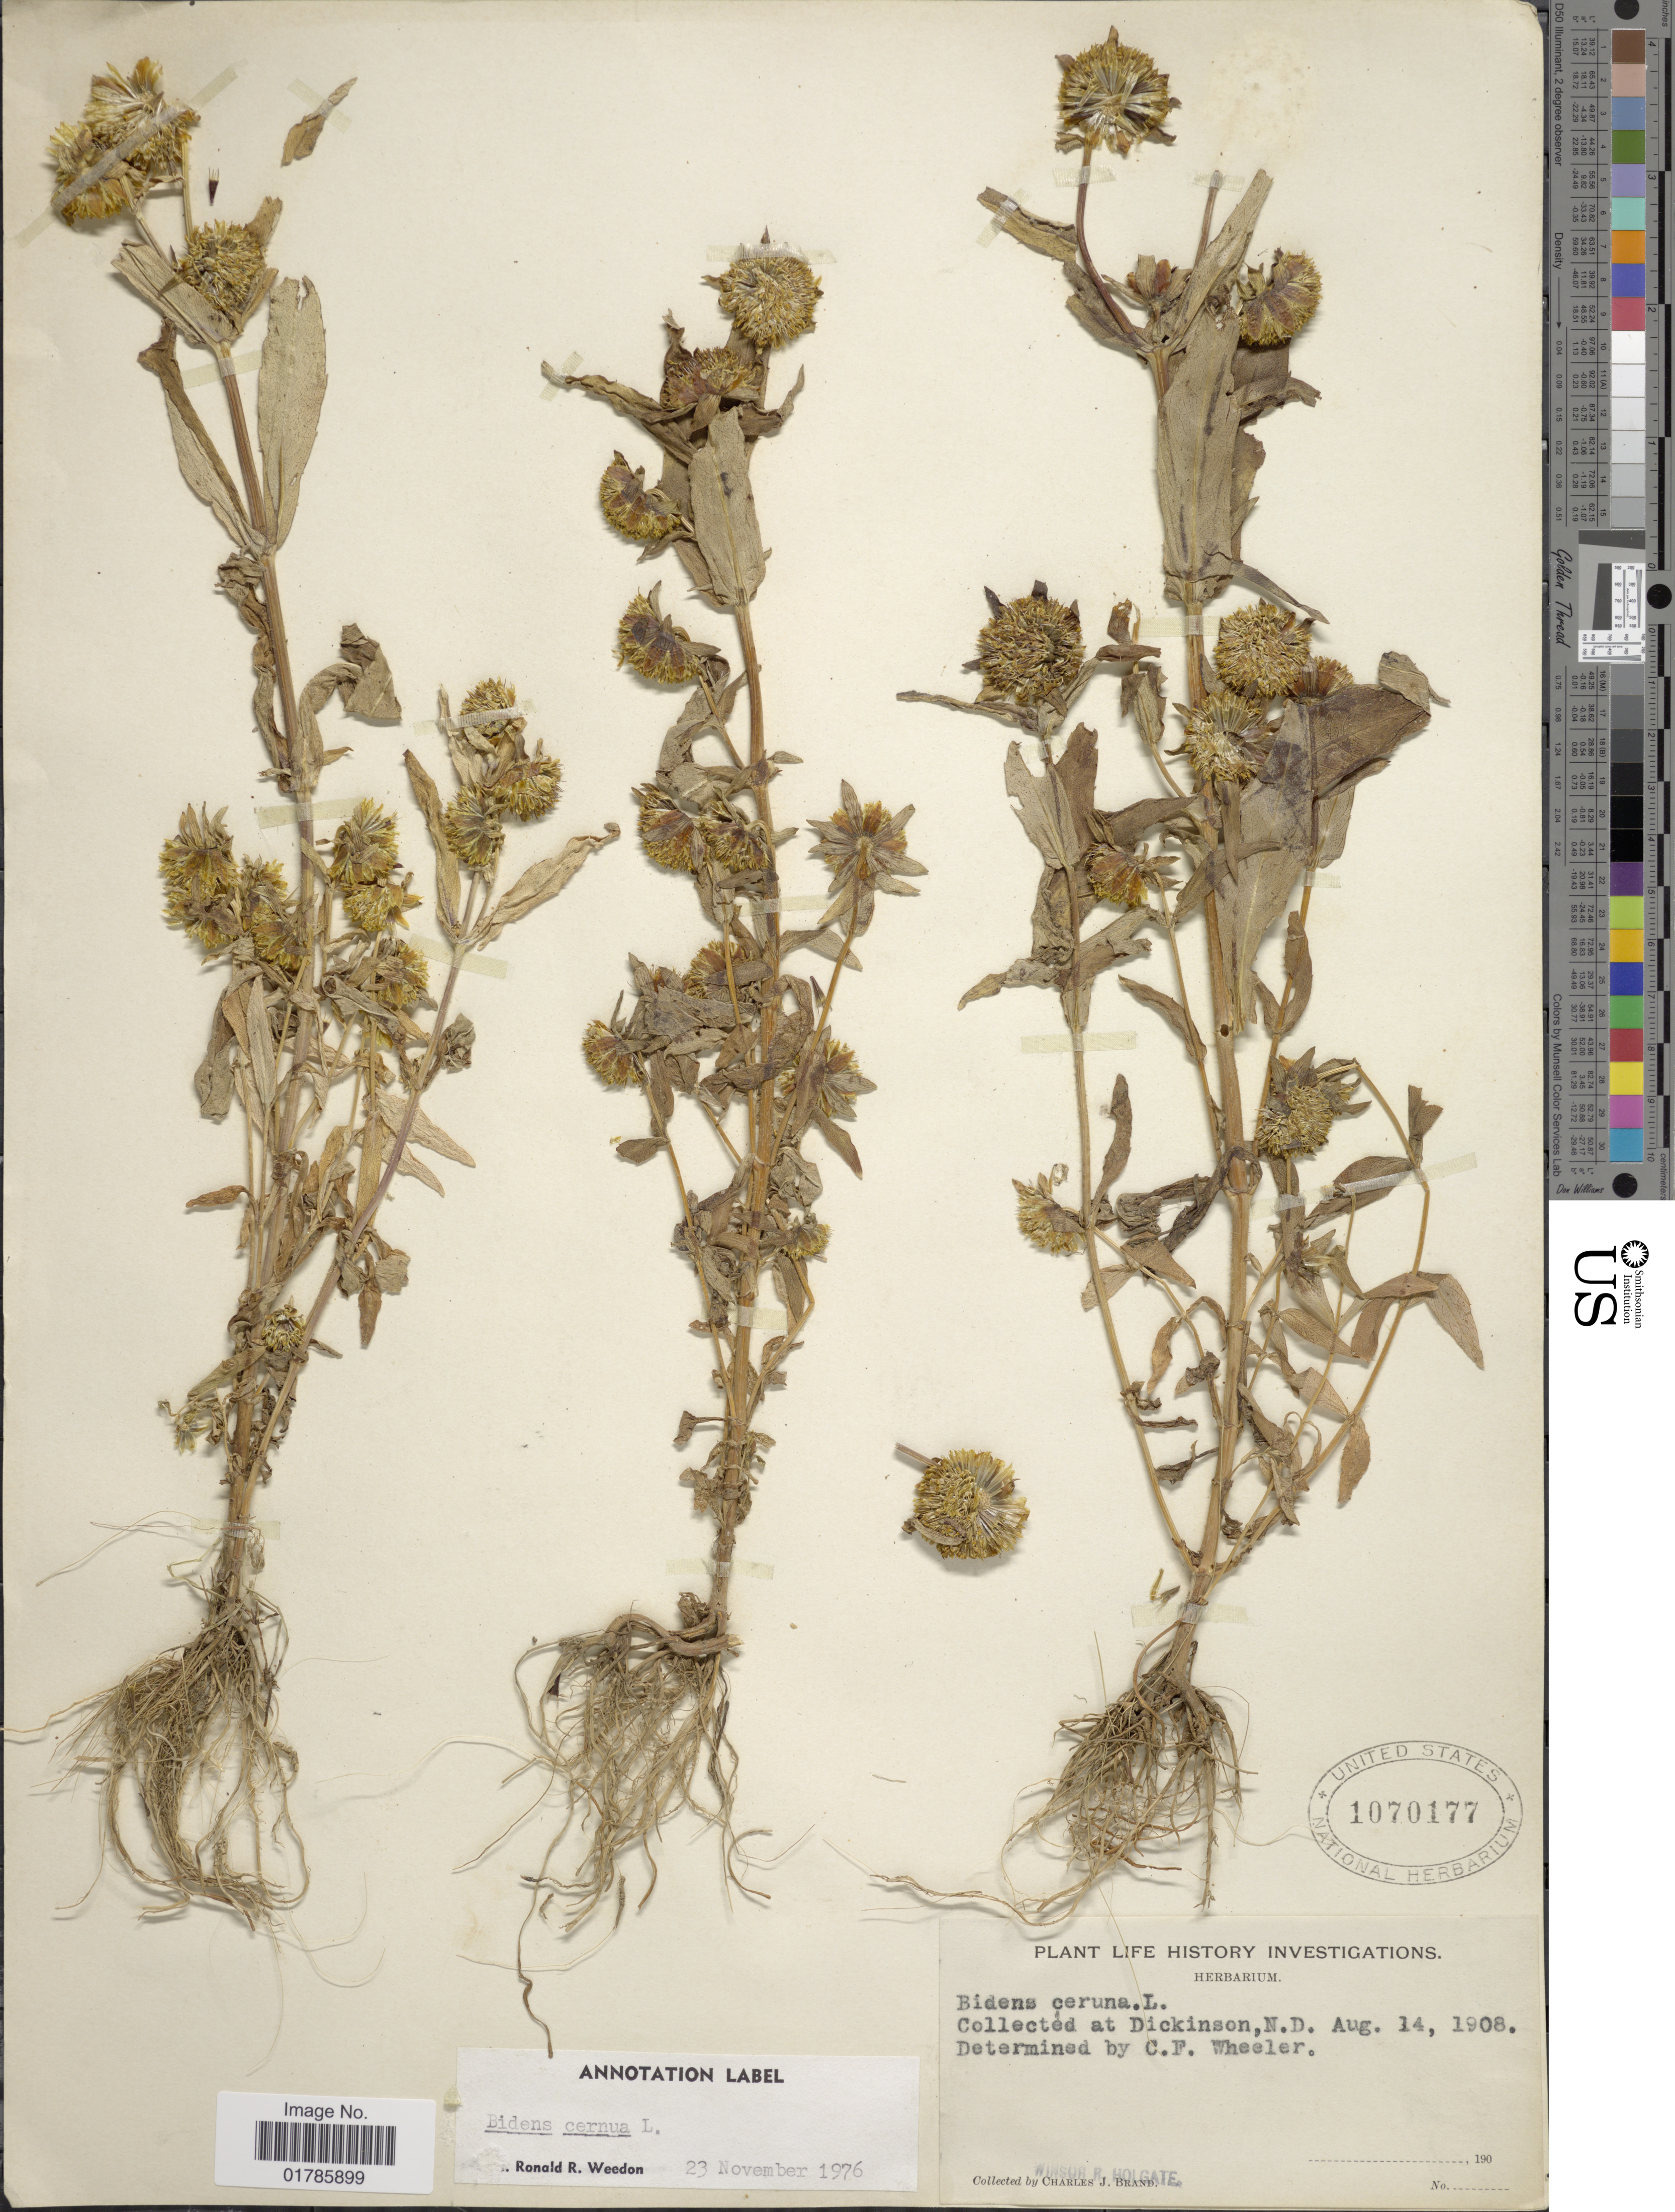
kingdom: Plantae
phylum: Tracheophyta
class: Magnoliopsida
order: Asterales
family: Asteraceae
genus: Bidens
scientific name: Bidens cernua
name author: L.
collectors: C. J. Brand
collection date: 1908-08-14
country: United States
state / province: North Dakota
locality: Dickinson, N. D.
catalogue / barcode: US 1070177